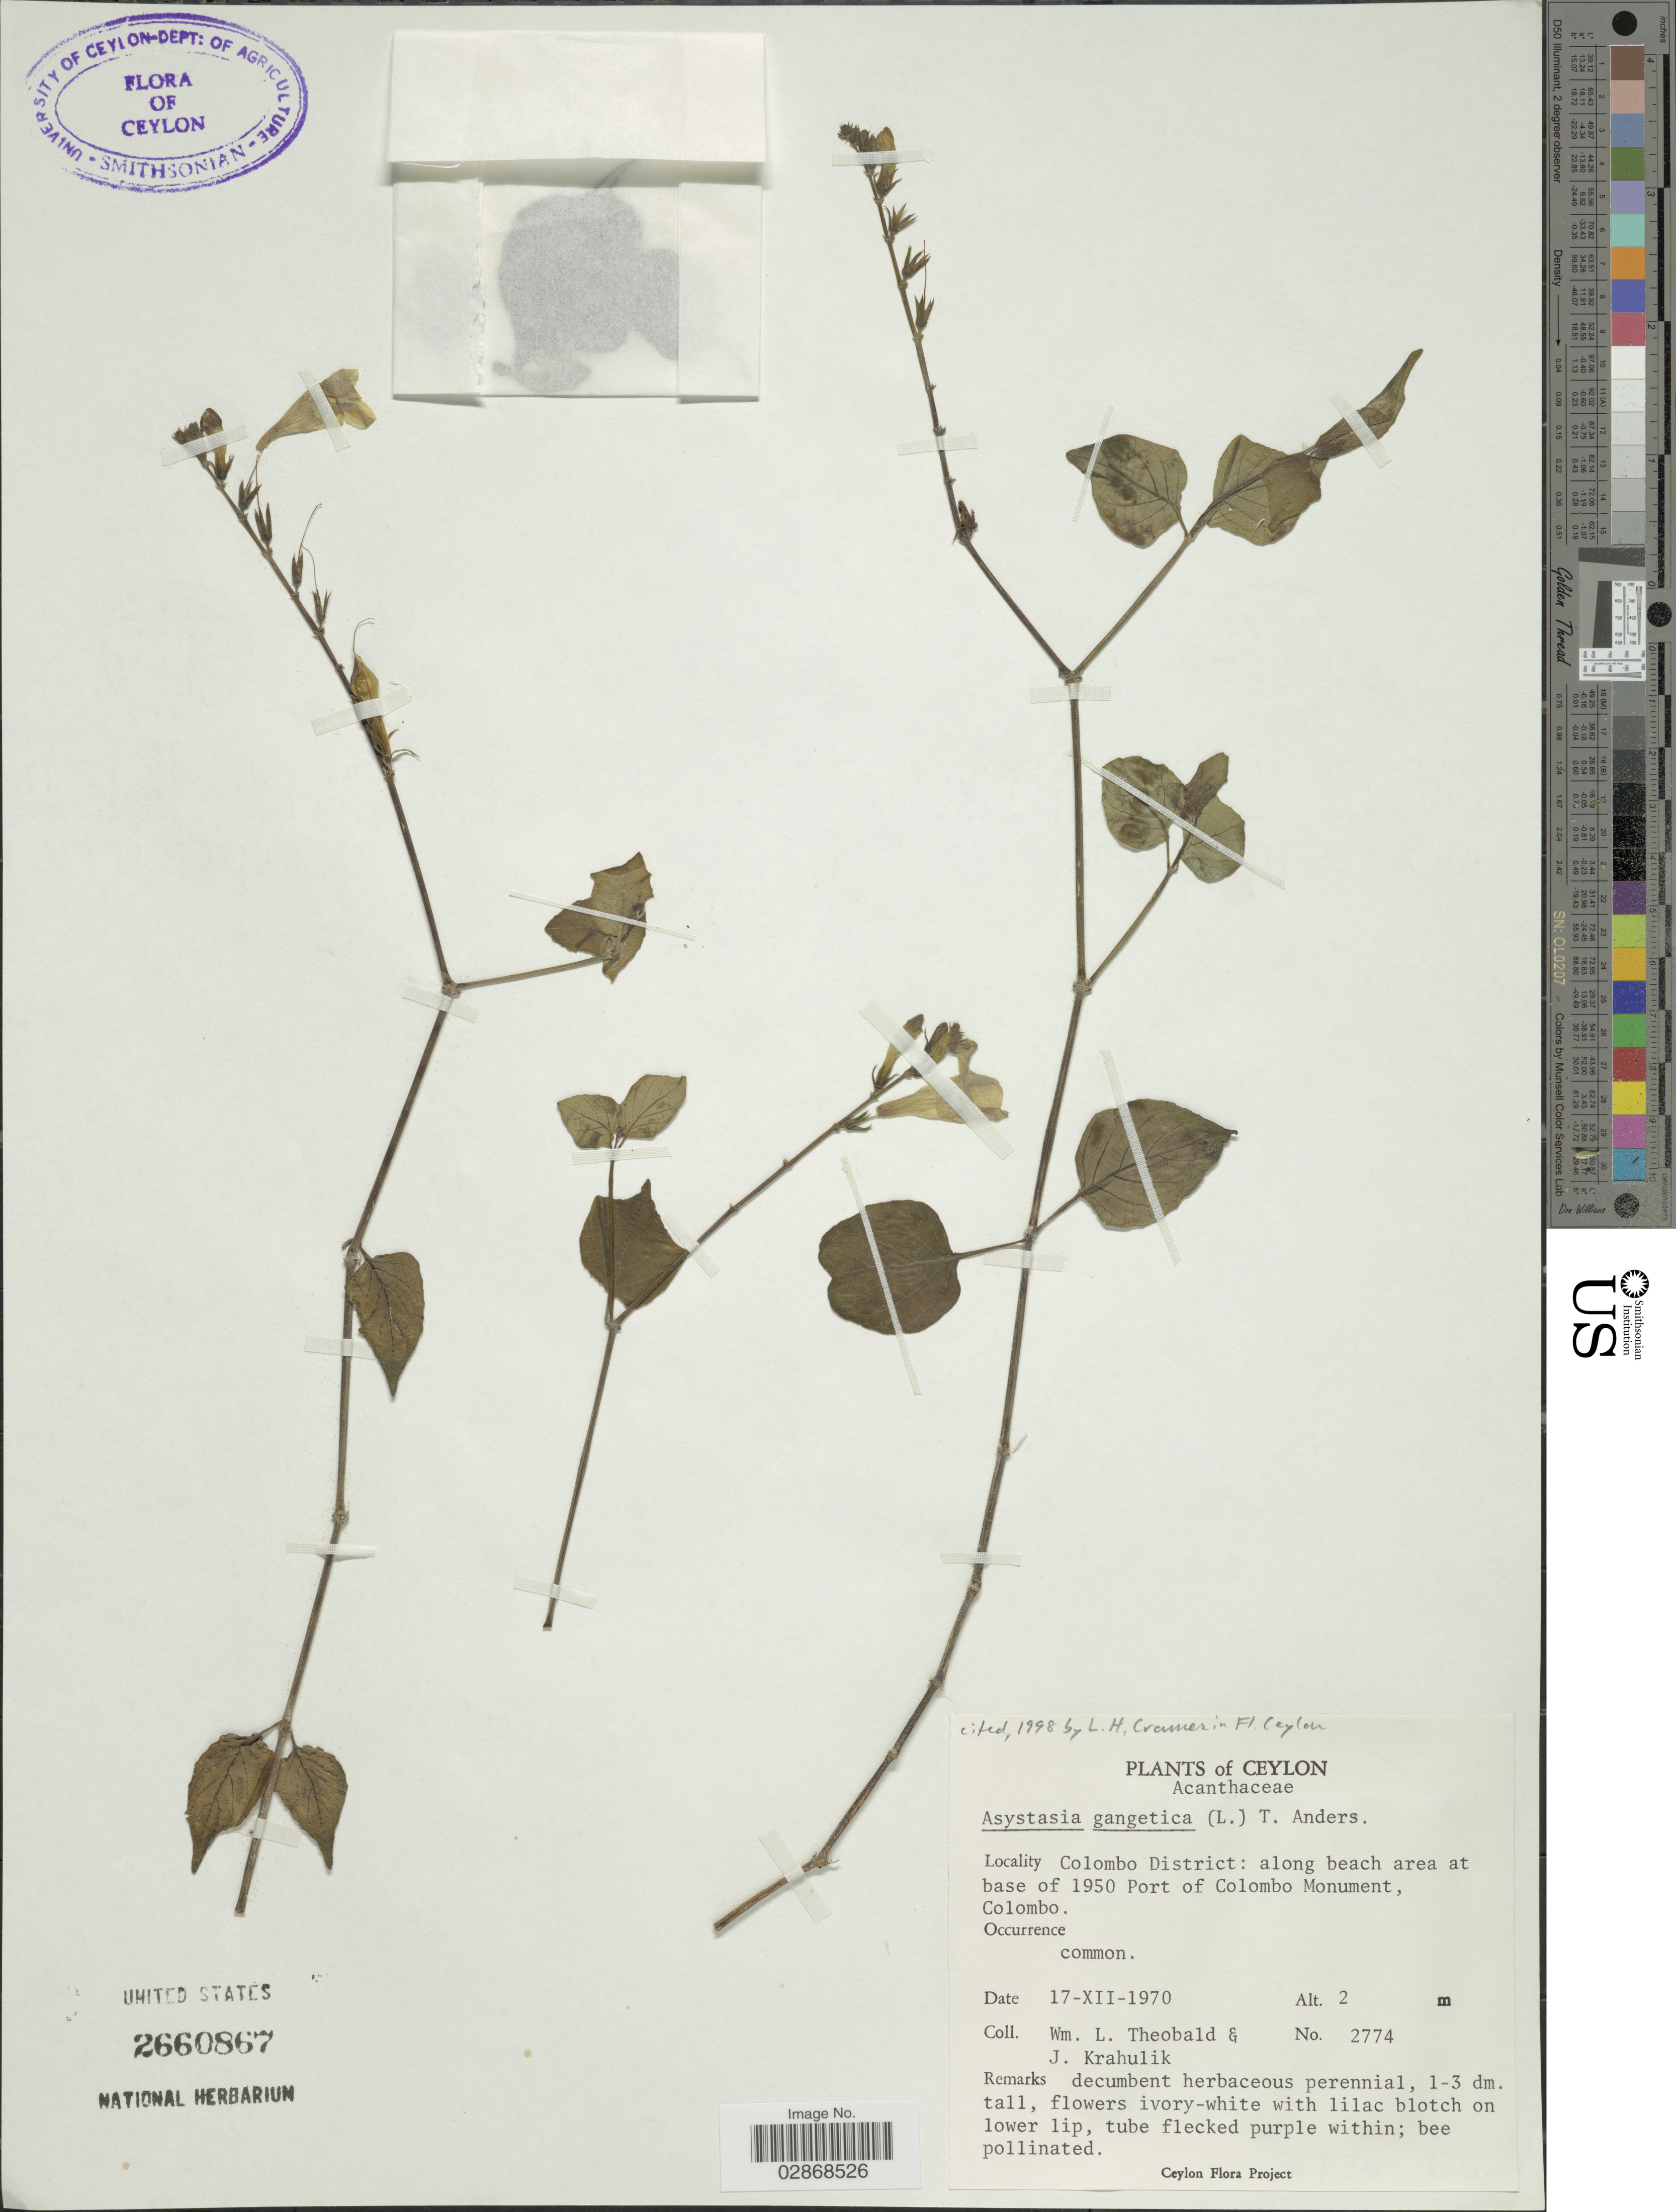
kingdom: Plantae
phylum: Tracheophyta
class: Magnoliopsida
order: Lamiales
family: Acanthaceae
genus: Asystasia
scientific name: Asystasia gangetica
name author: (L.) T. Anderson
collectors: W. L. Theobald & J. Krahulik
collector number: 2774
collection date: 1970-12-17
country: Sri Lanka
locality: Ceylon. Colombo District: along beach area at base of 1950 Port of Colombo Monument, Colombo.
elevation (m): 2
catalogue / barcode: US 2660867